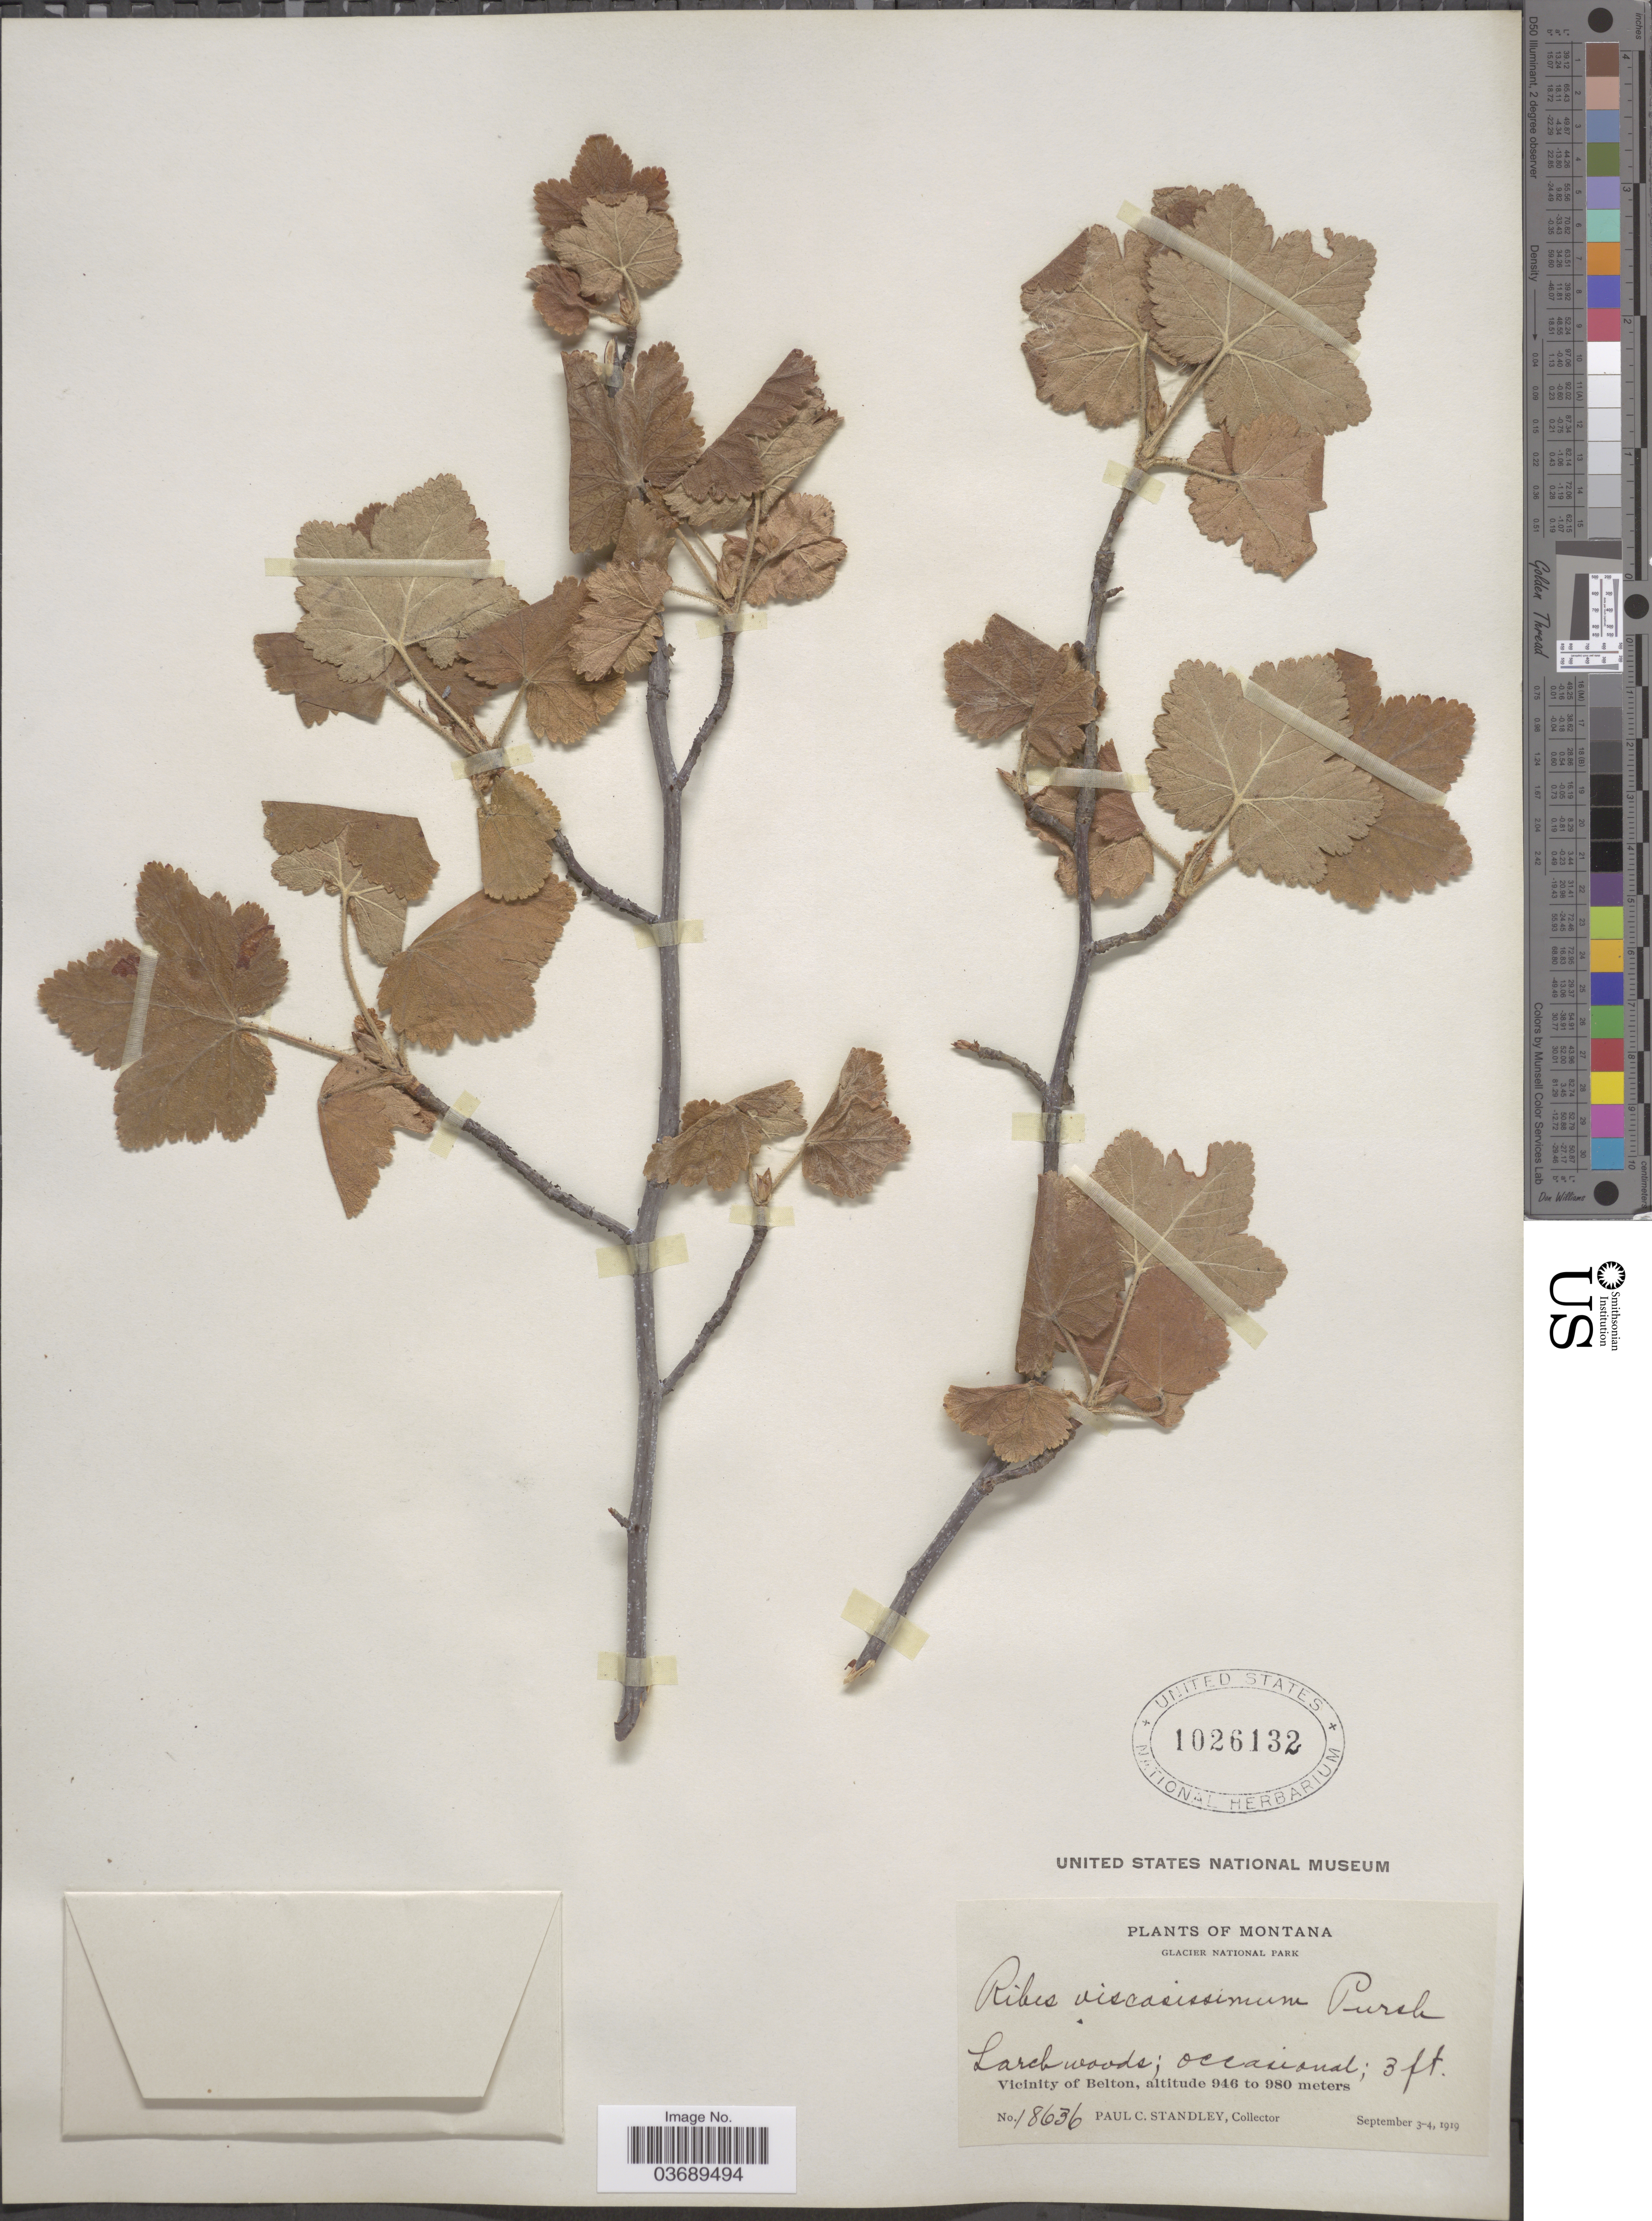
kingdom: Plantae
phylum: Tracheophyta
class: Magnoliopsida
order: Saxifragales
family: Grossulariaceae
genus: Ribes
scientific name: Ribes viscosissimum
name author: Pursh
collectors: P. C. Standley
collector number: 18636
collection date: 1919-09-03/1919-09-04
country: United States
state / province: Montana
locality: Glacier National Park. Vicinity of Belton.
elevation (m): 946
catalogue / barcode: US 1026132